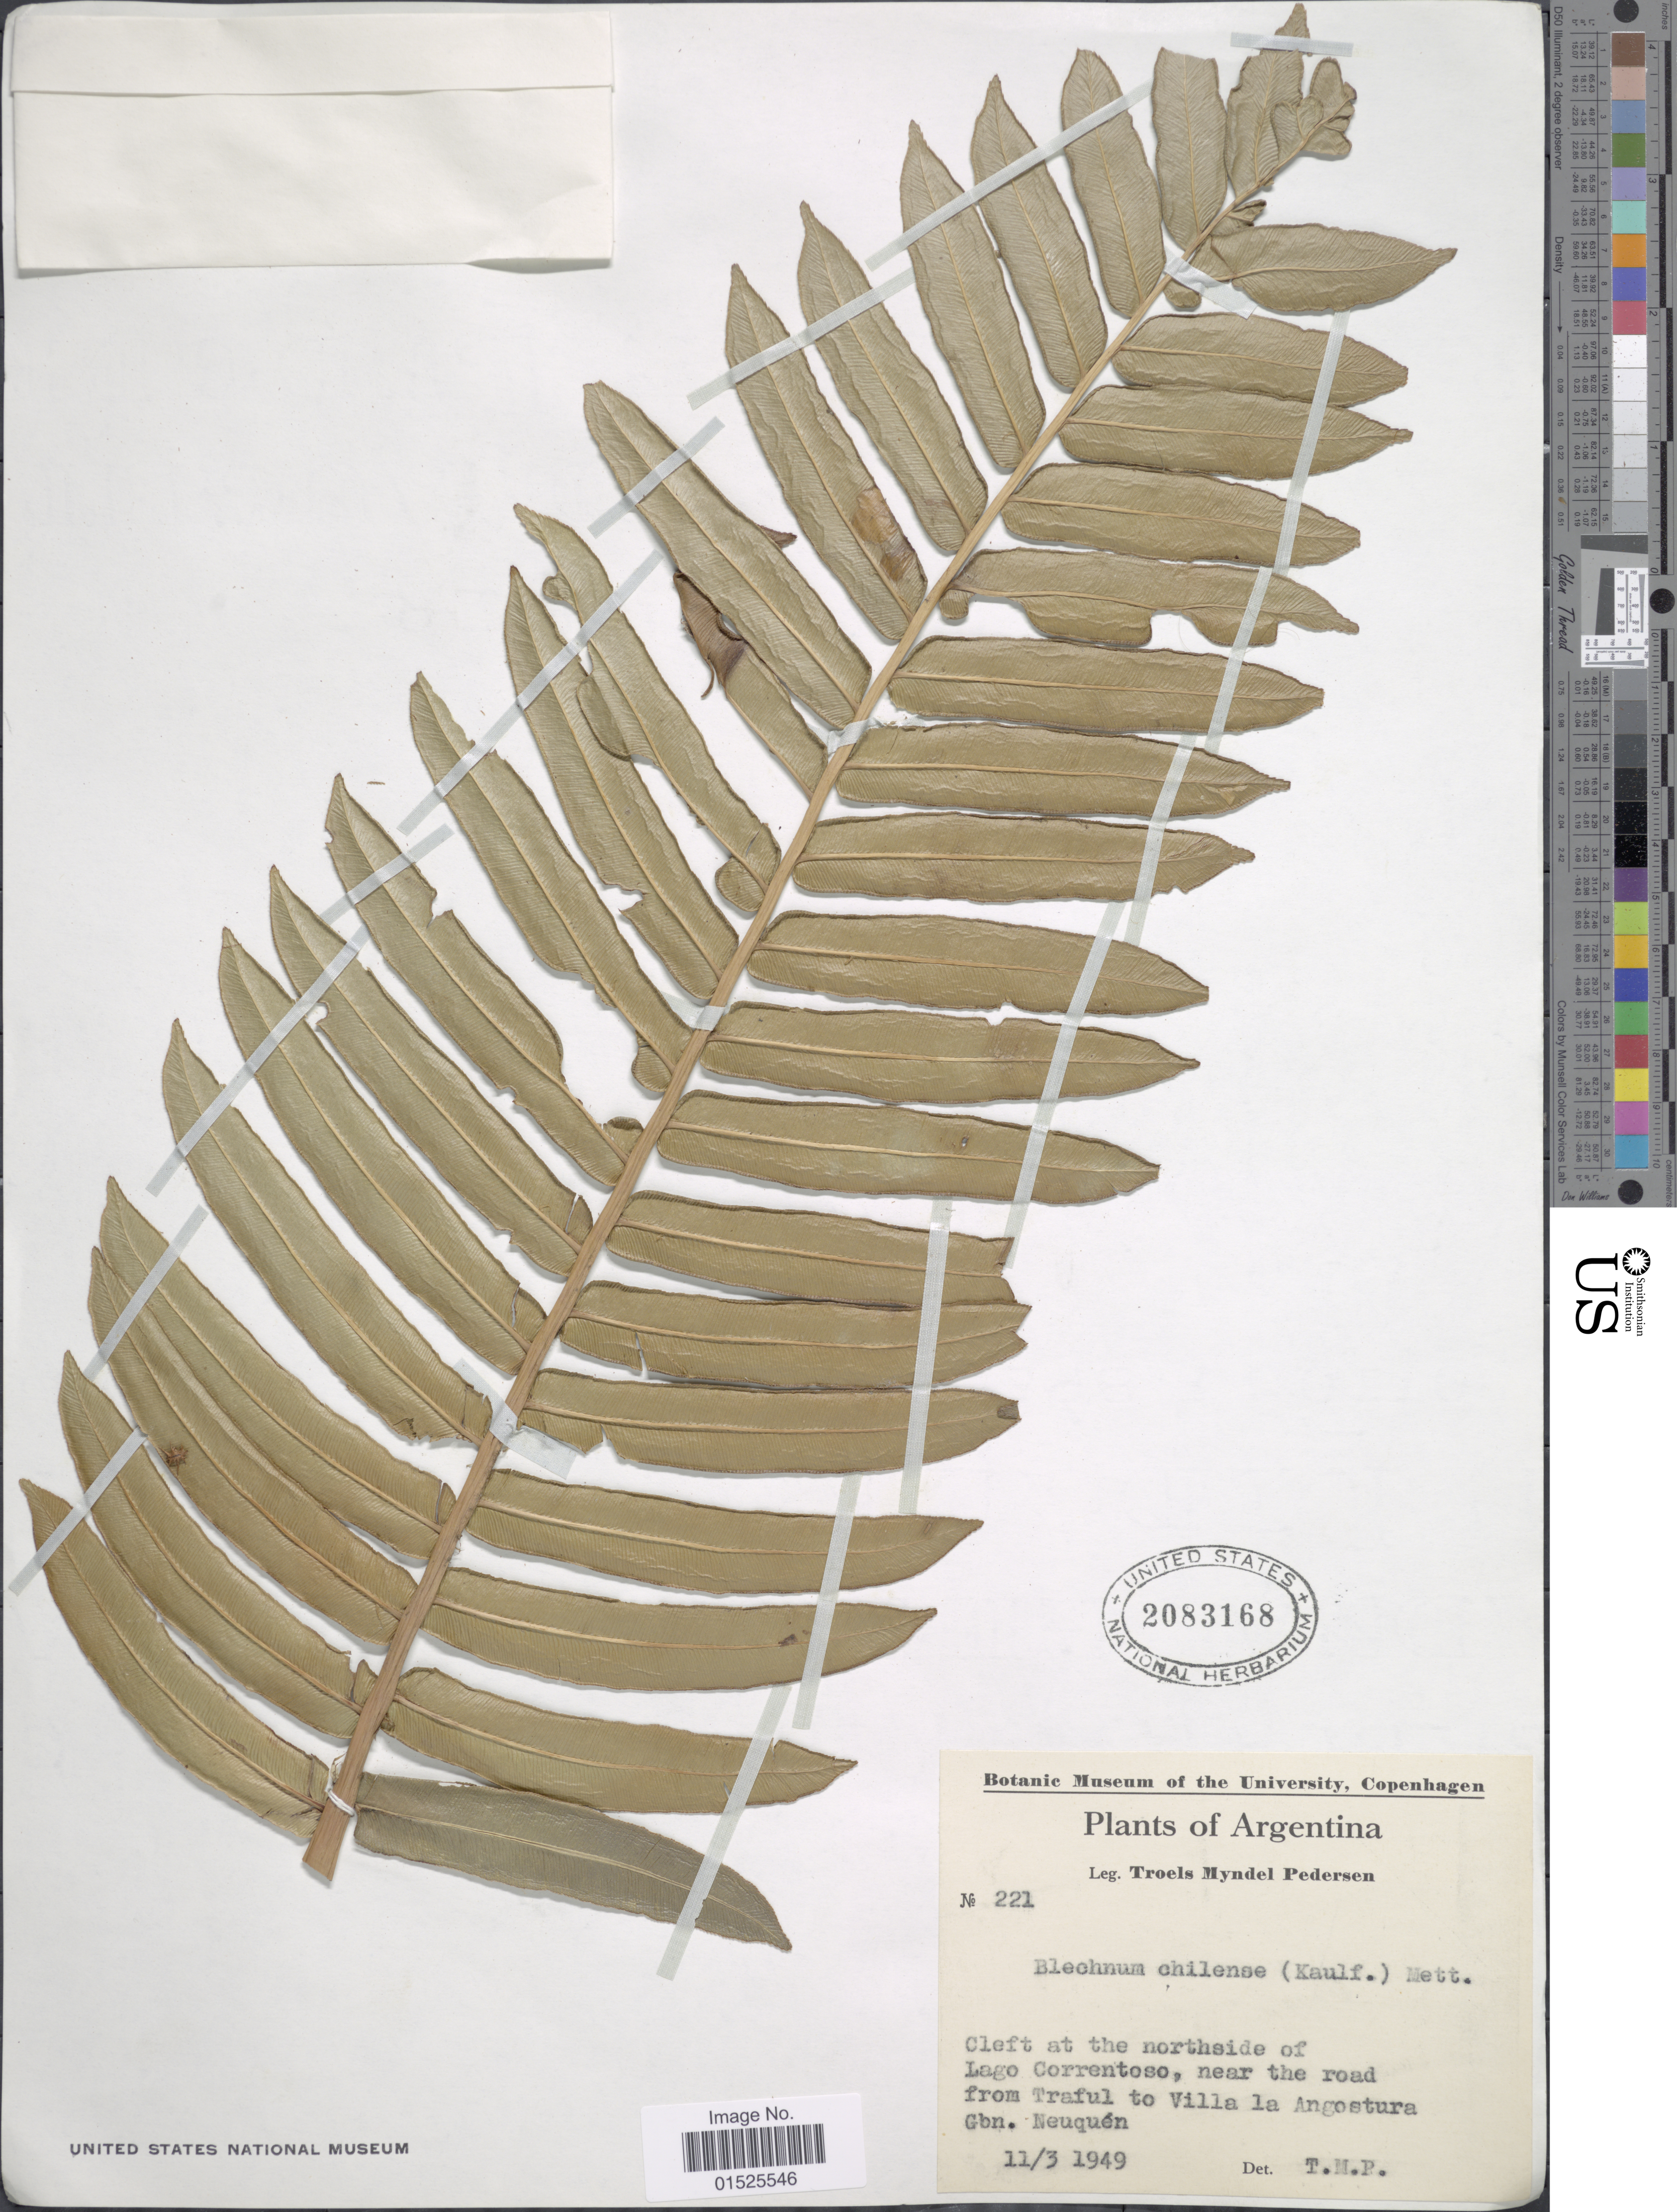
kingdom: Plantae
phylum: Tracheophyta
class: Polypodiopsida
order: Polypodiales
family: Blechnaceae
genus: Blechnum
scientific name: Blechnum chilense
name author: (Kaulf.) Mett.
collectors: T. Pederson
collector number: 221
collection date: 1949-03-11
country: Argentina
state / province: Neuquen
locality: Cleft of the northside of lago Correntoso, near the road from Traful to Villa la Angostura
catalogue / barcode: US 2083168